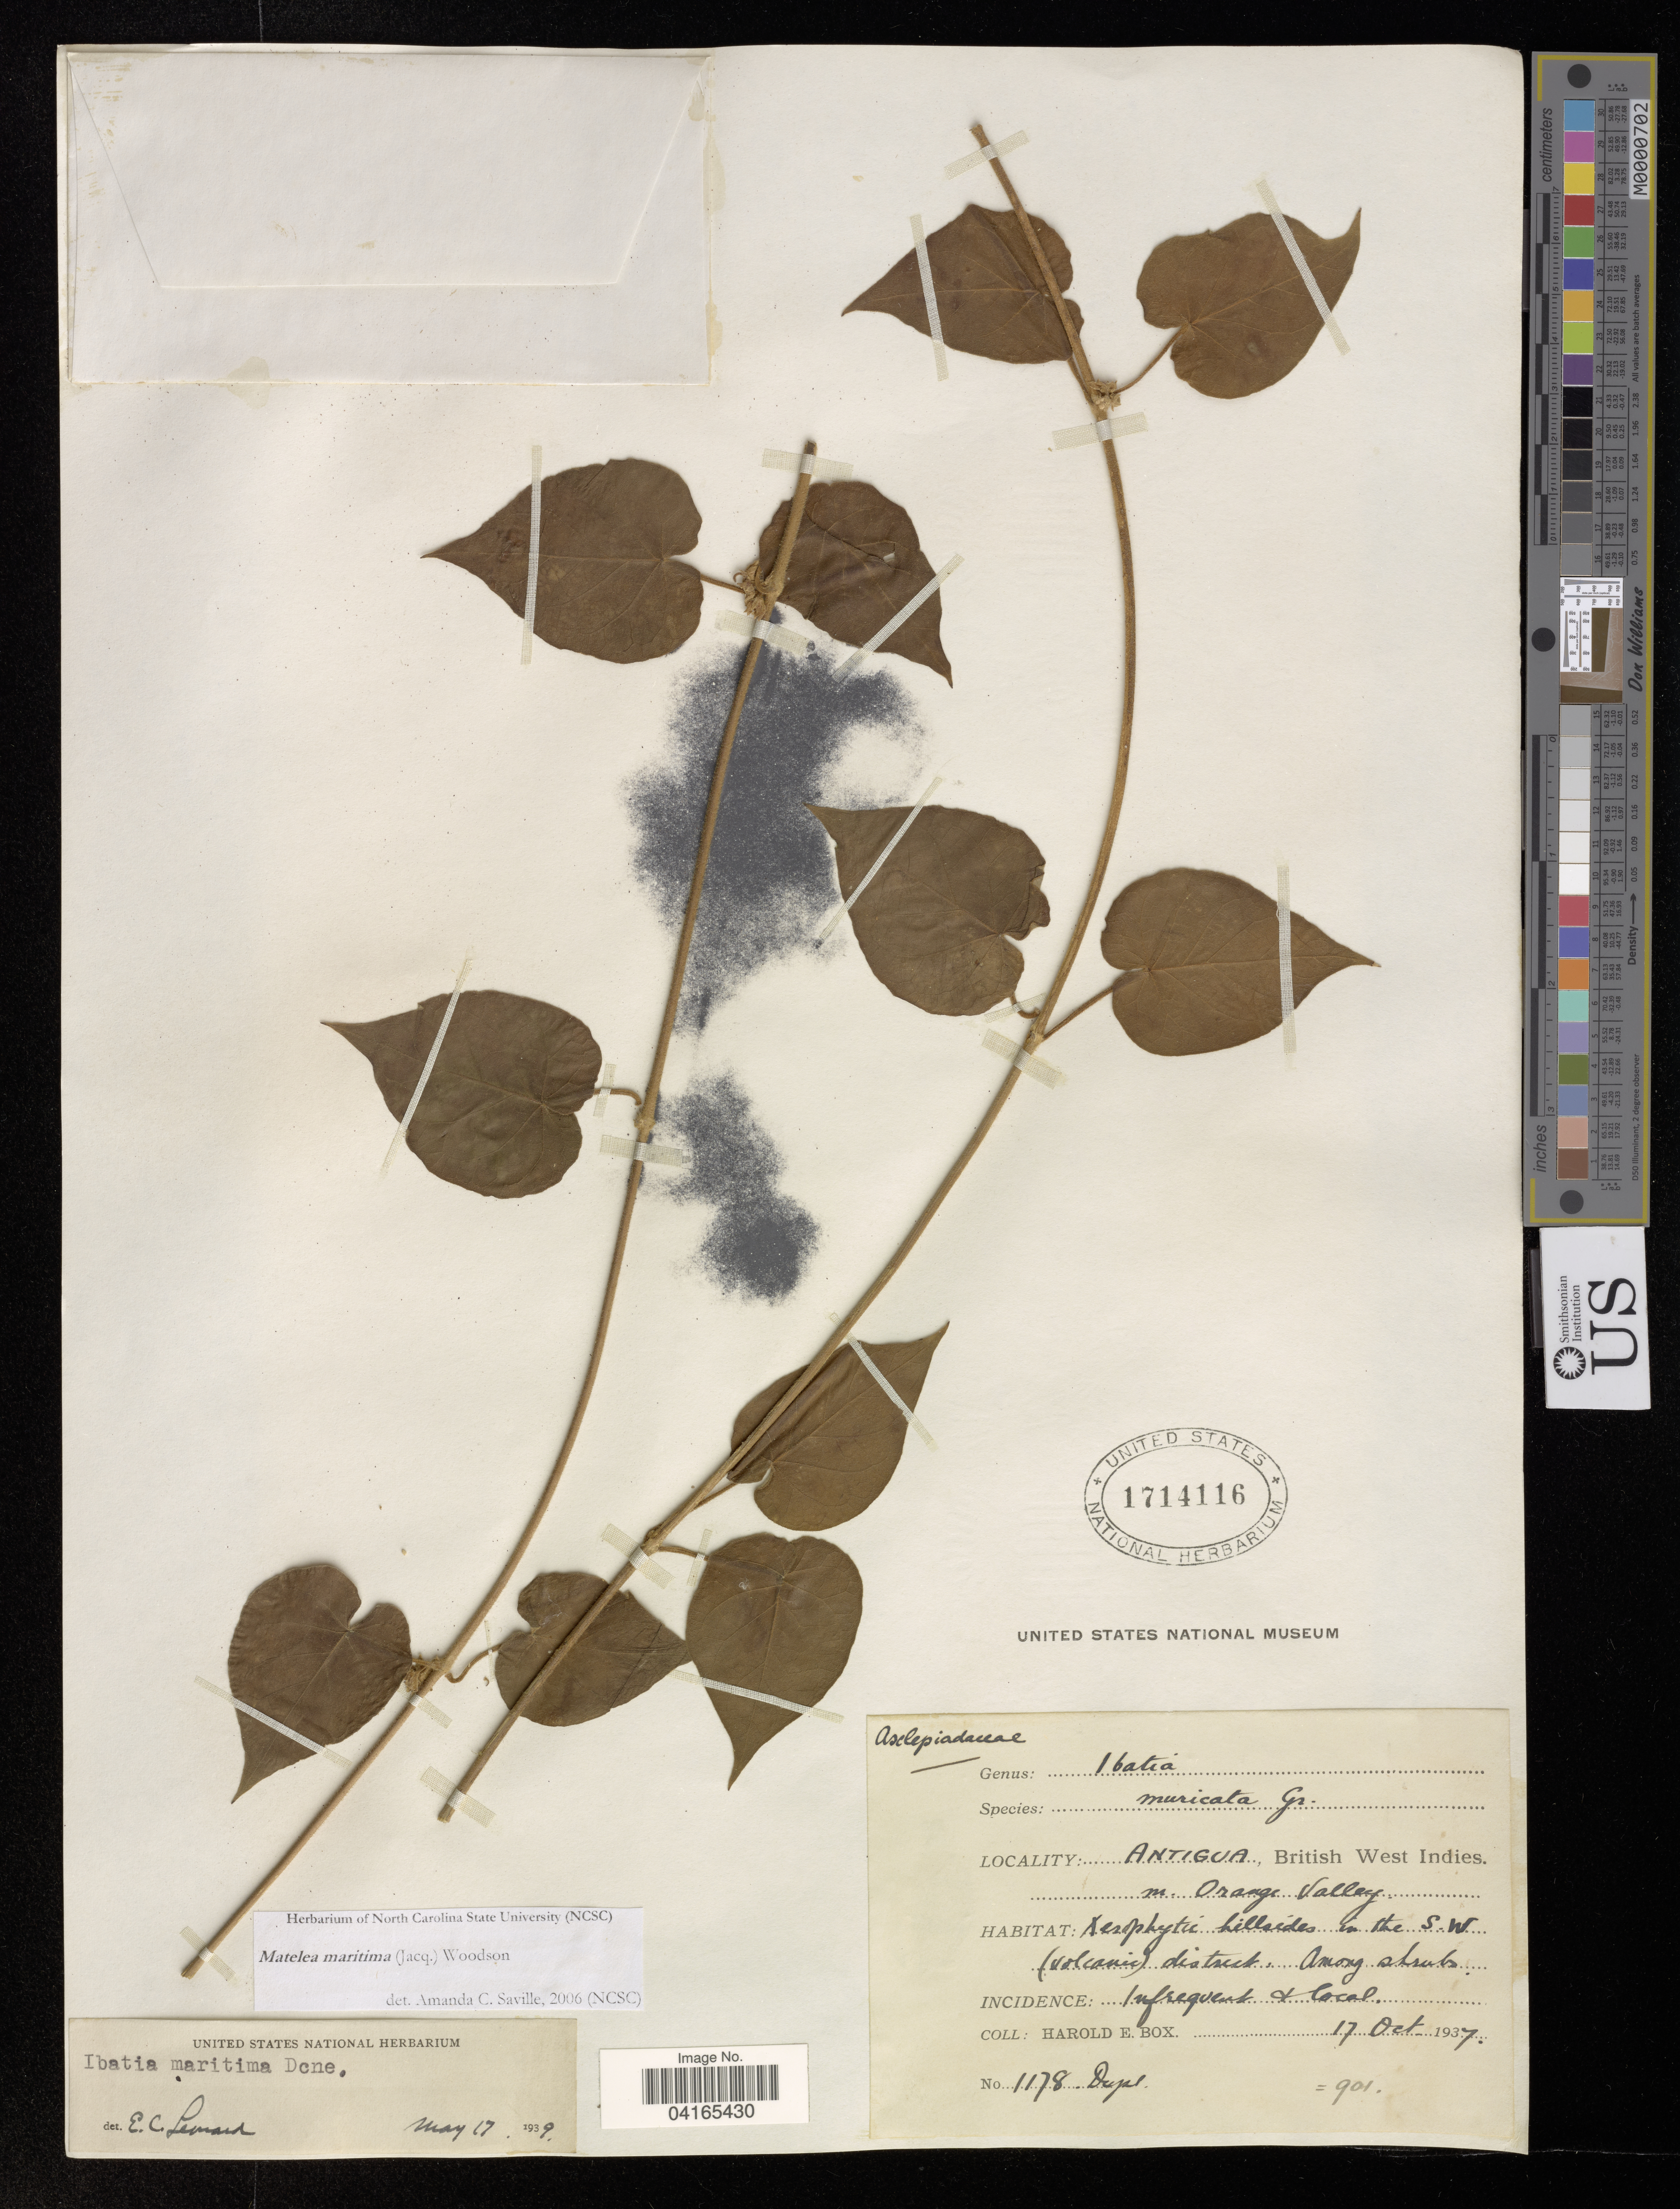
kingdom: Plantae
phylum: Tracheophyta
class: Magnoliopsida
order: Gentianales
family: Apocynaceae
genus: Matelea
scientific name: Matelea maritima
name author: (Jacq.) Woodson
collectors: H. E. Box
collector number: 1178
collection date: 1937-10-17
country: Antigua and Barbuda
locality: M. Orange Valley.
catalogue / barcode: US 1714116